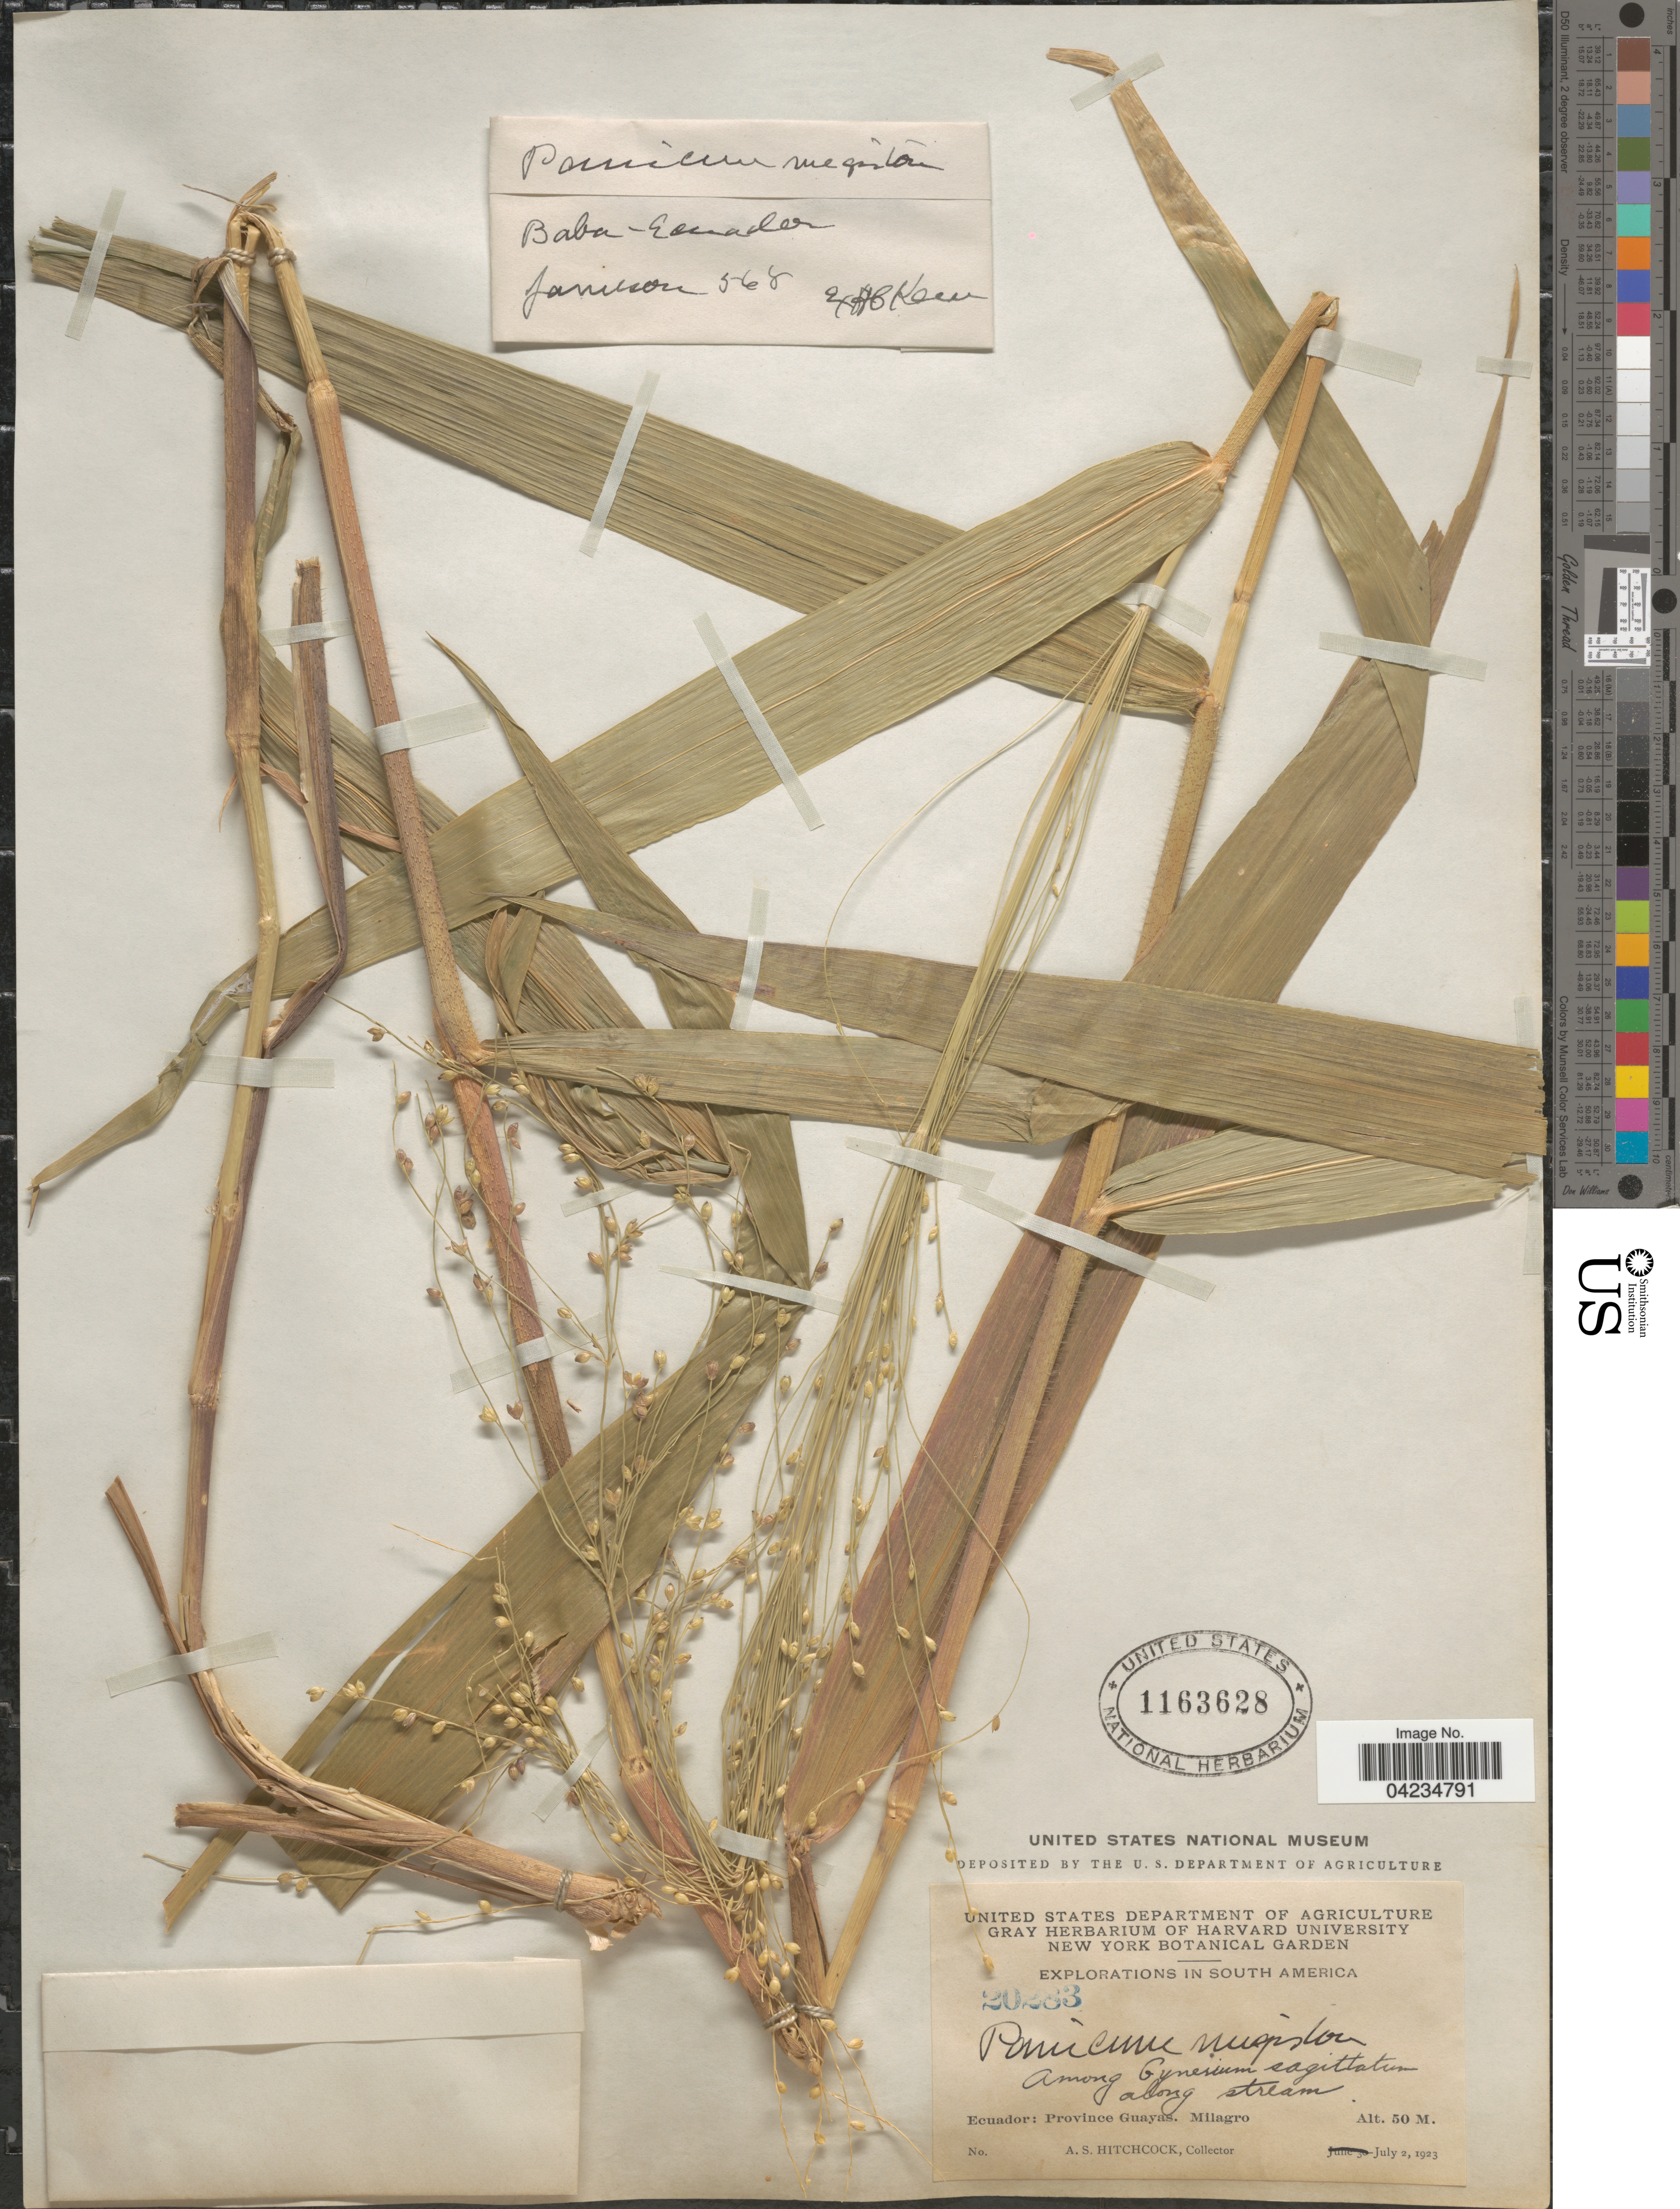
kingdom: Plantae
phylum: Tracheophyta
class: Liliopsida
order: Poales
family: Poaceae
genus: Stephostachys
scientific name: Stephostachys mertensii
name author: (Roth) Zuloaga & Marrone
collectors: Jamison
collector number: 568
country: Ecuador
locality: Baba.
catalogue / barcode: US 1163628-2